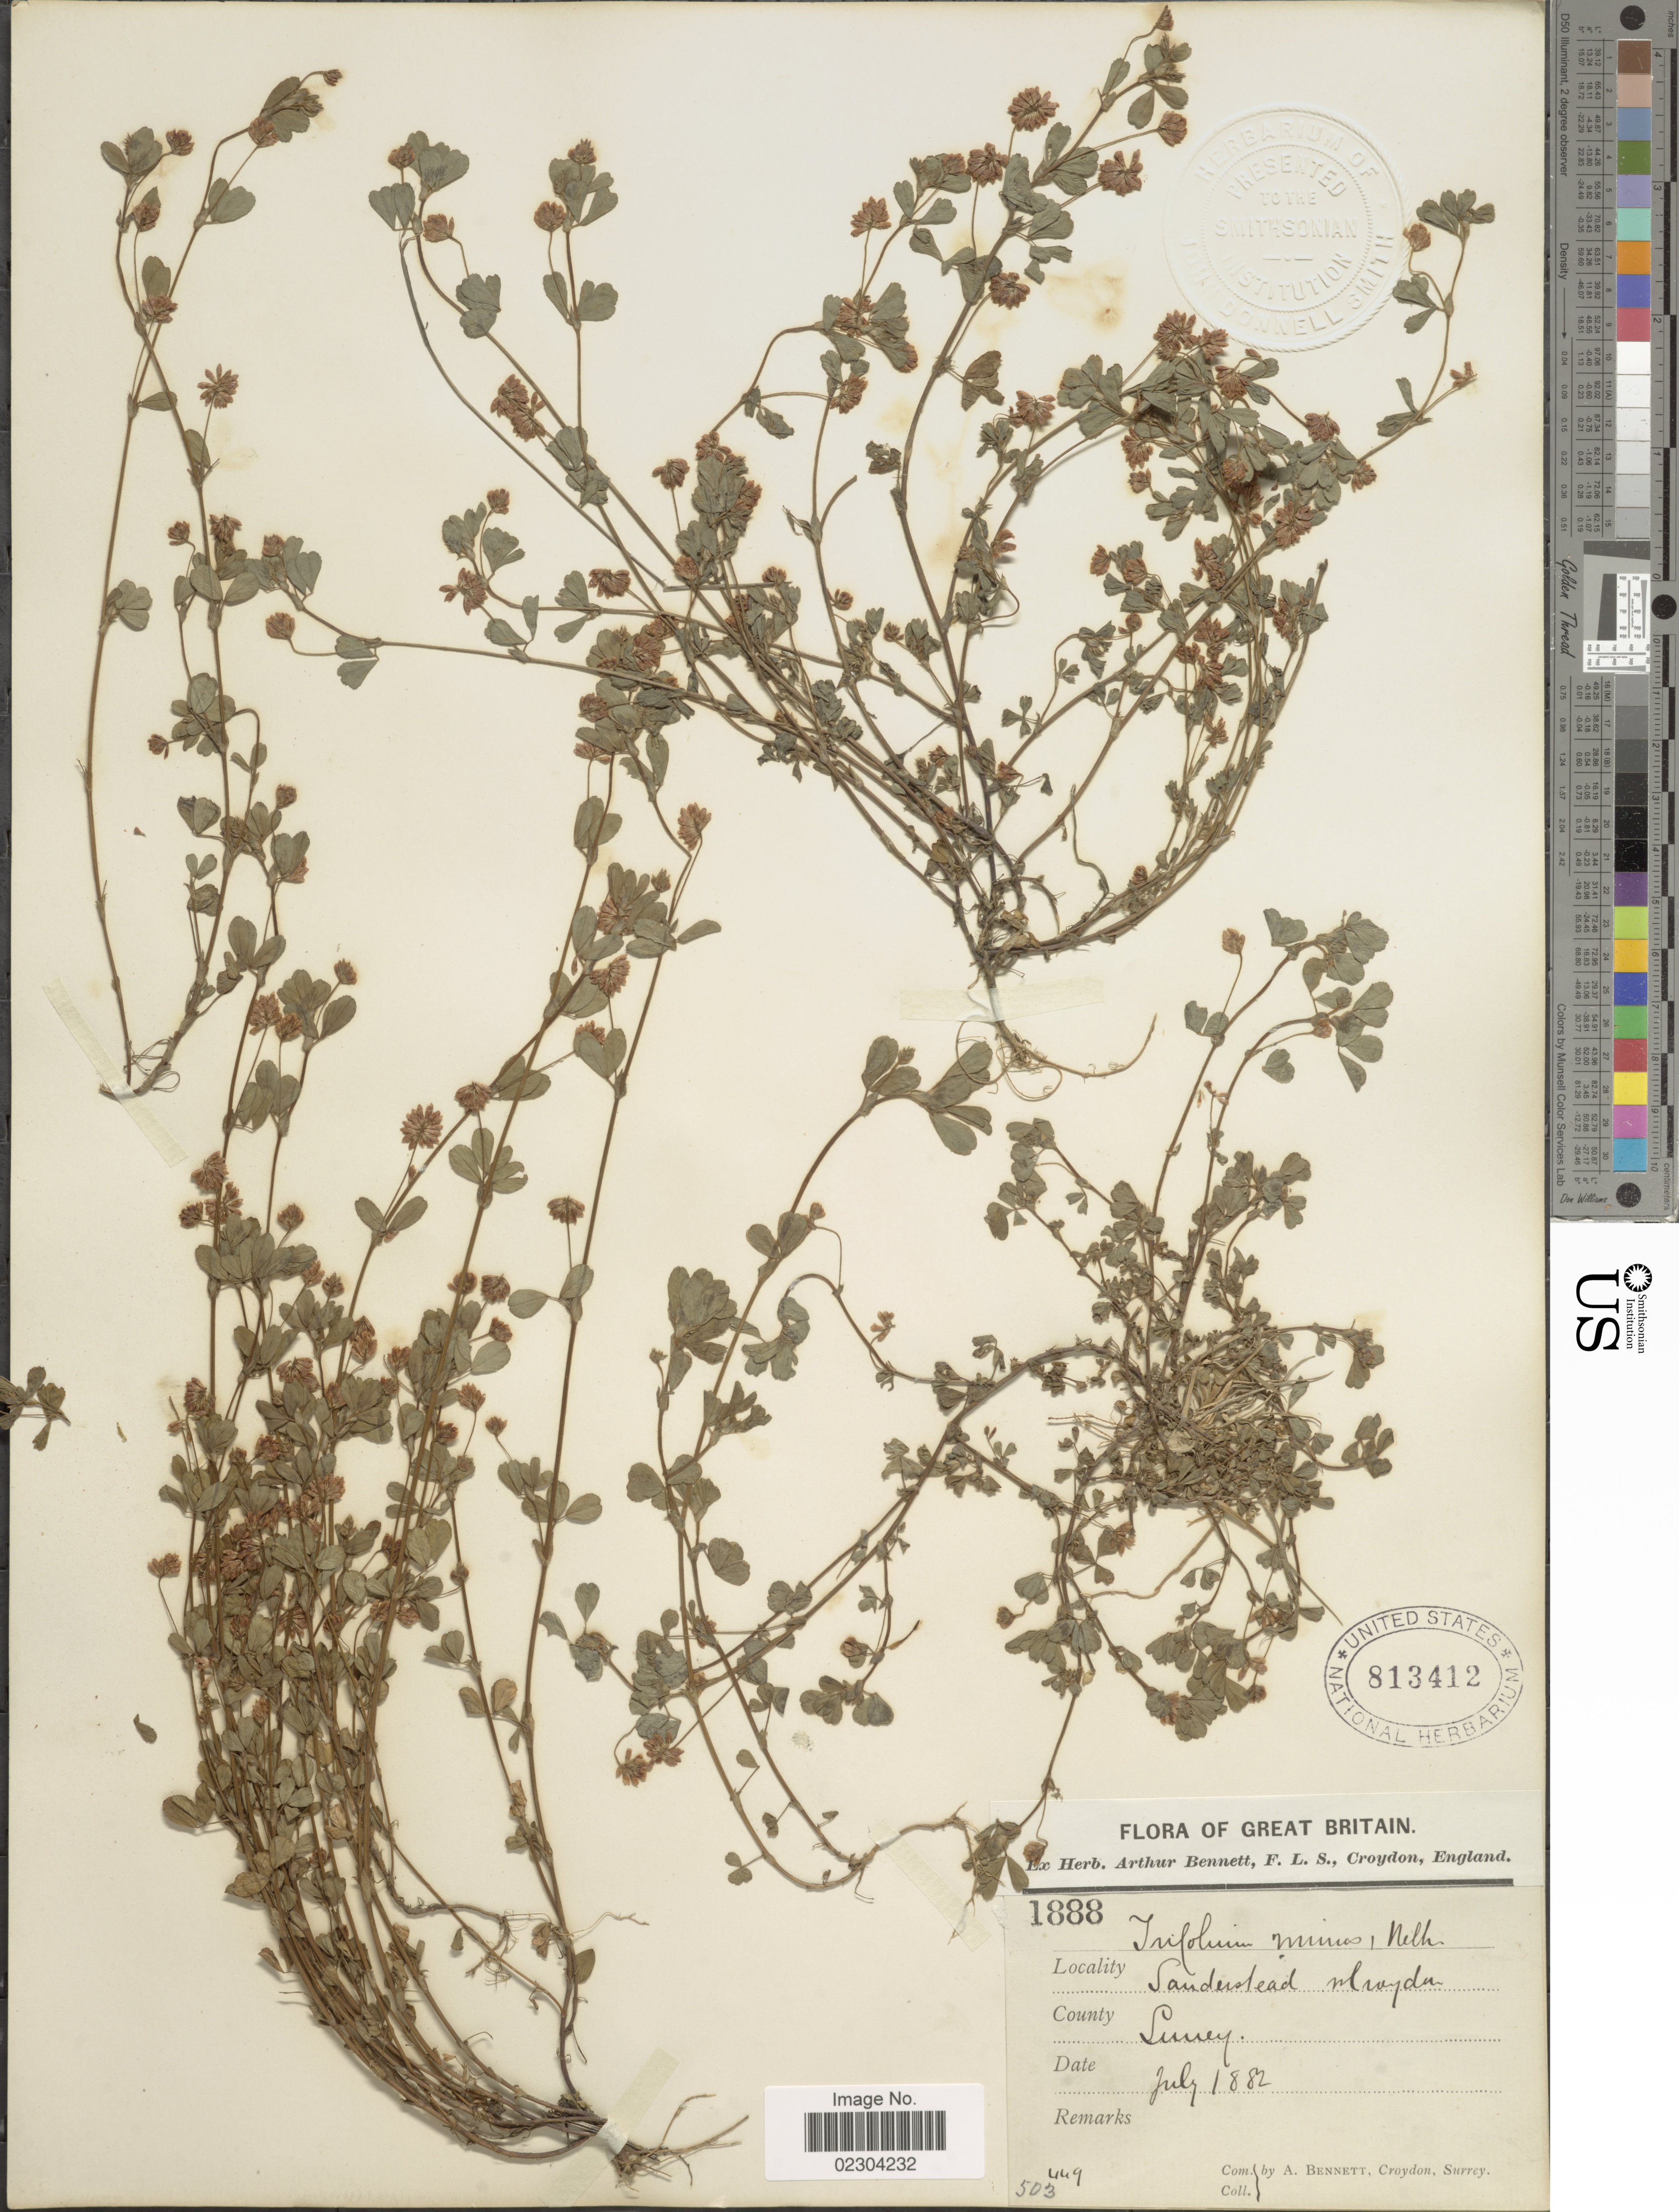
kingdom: Plantae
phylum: Tracheophyta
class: Magnoliopsida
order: Fabales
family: Fabaceae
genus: Trifolium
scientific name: Trifolium minus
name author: Sm.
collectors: A. Bennett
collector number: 1888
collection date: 1882-07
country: United Kingdom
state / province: England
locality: Sanderstead N Croydon. County Surrey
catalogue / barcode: US 813412